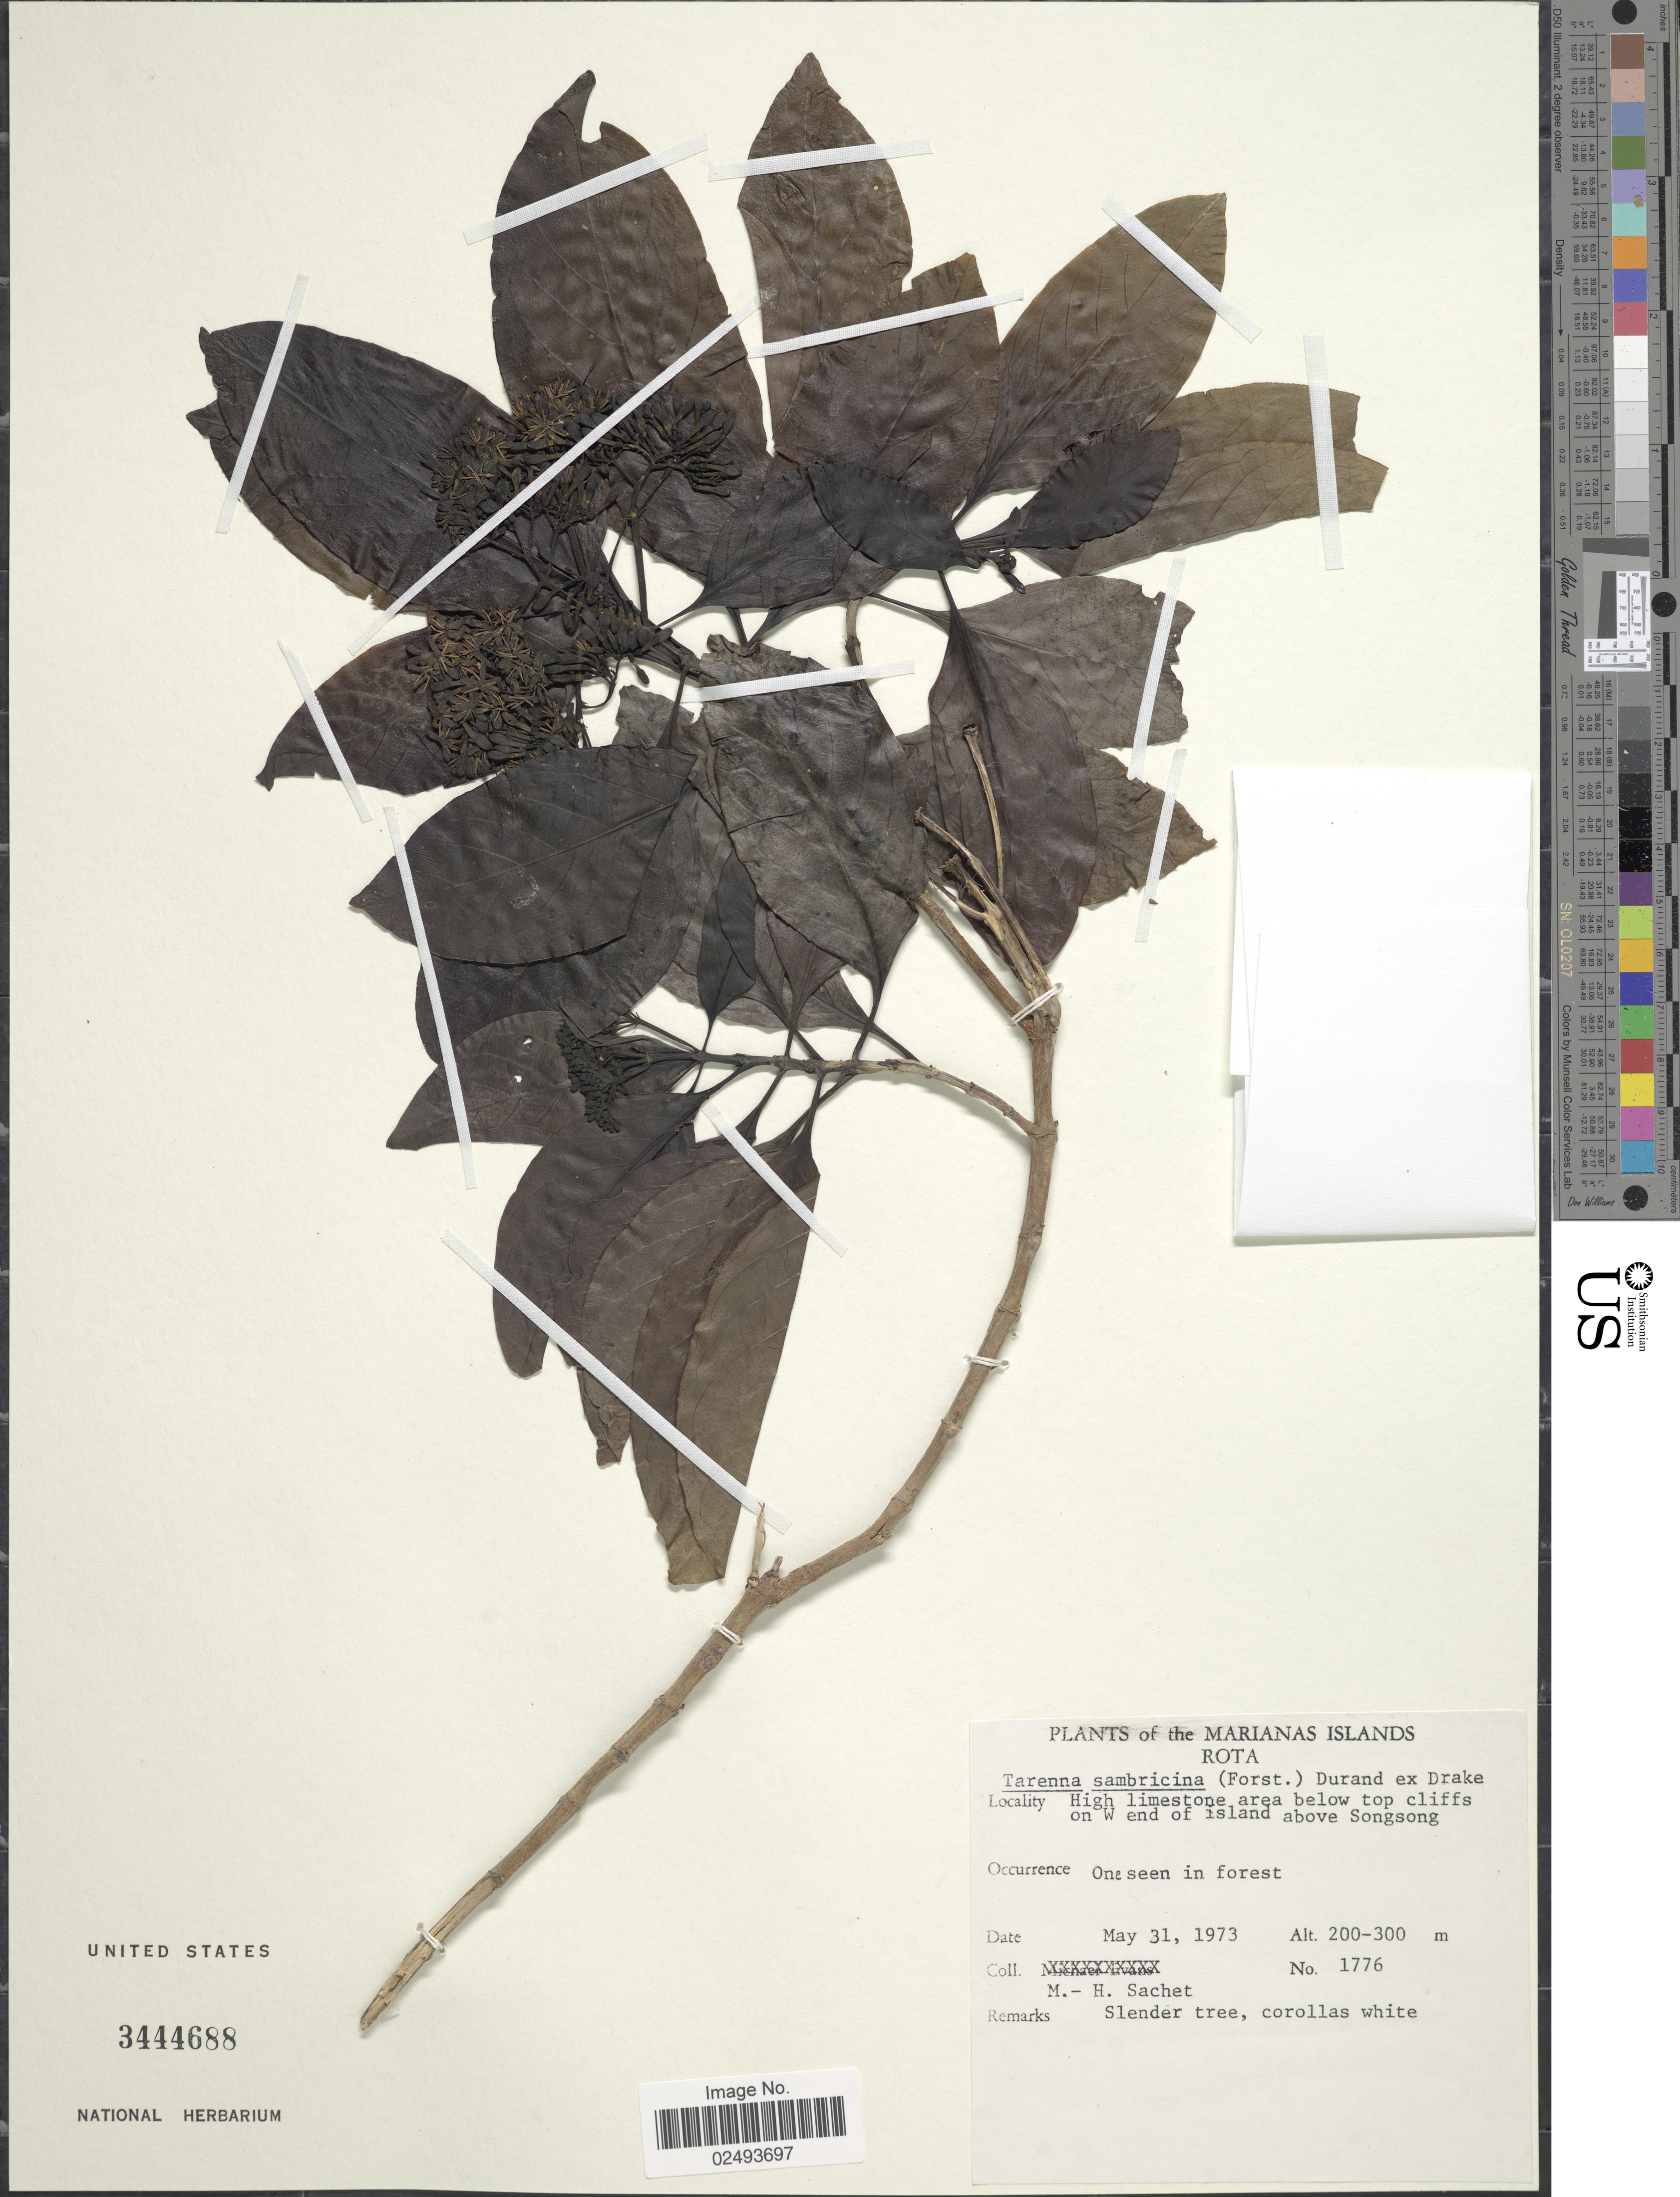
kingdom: Plantae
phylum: Tracheophyta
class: Magnoliopsida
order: Gentianales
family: Rubiaceae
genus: Tarenna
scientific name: Tarenna sambucina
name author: (G. Forst.) Drake ex Durand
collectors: M.-H. Sachet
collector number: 1776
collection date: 1973-05-31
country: Northern Mariana Islands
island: Rota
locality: Rota, High limestone area below top cliffs on W end of island above Songsong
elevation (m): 200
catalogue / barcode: US 3444688